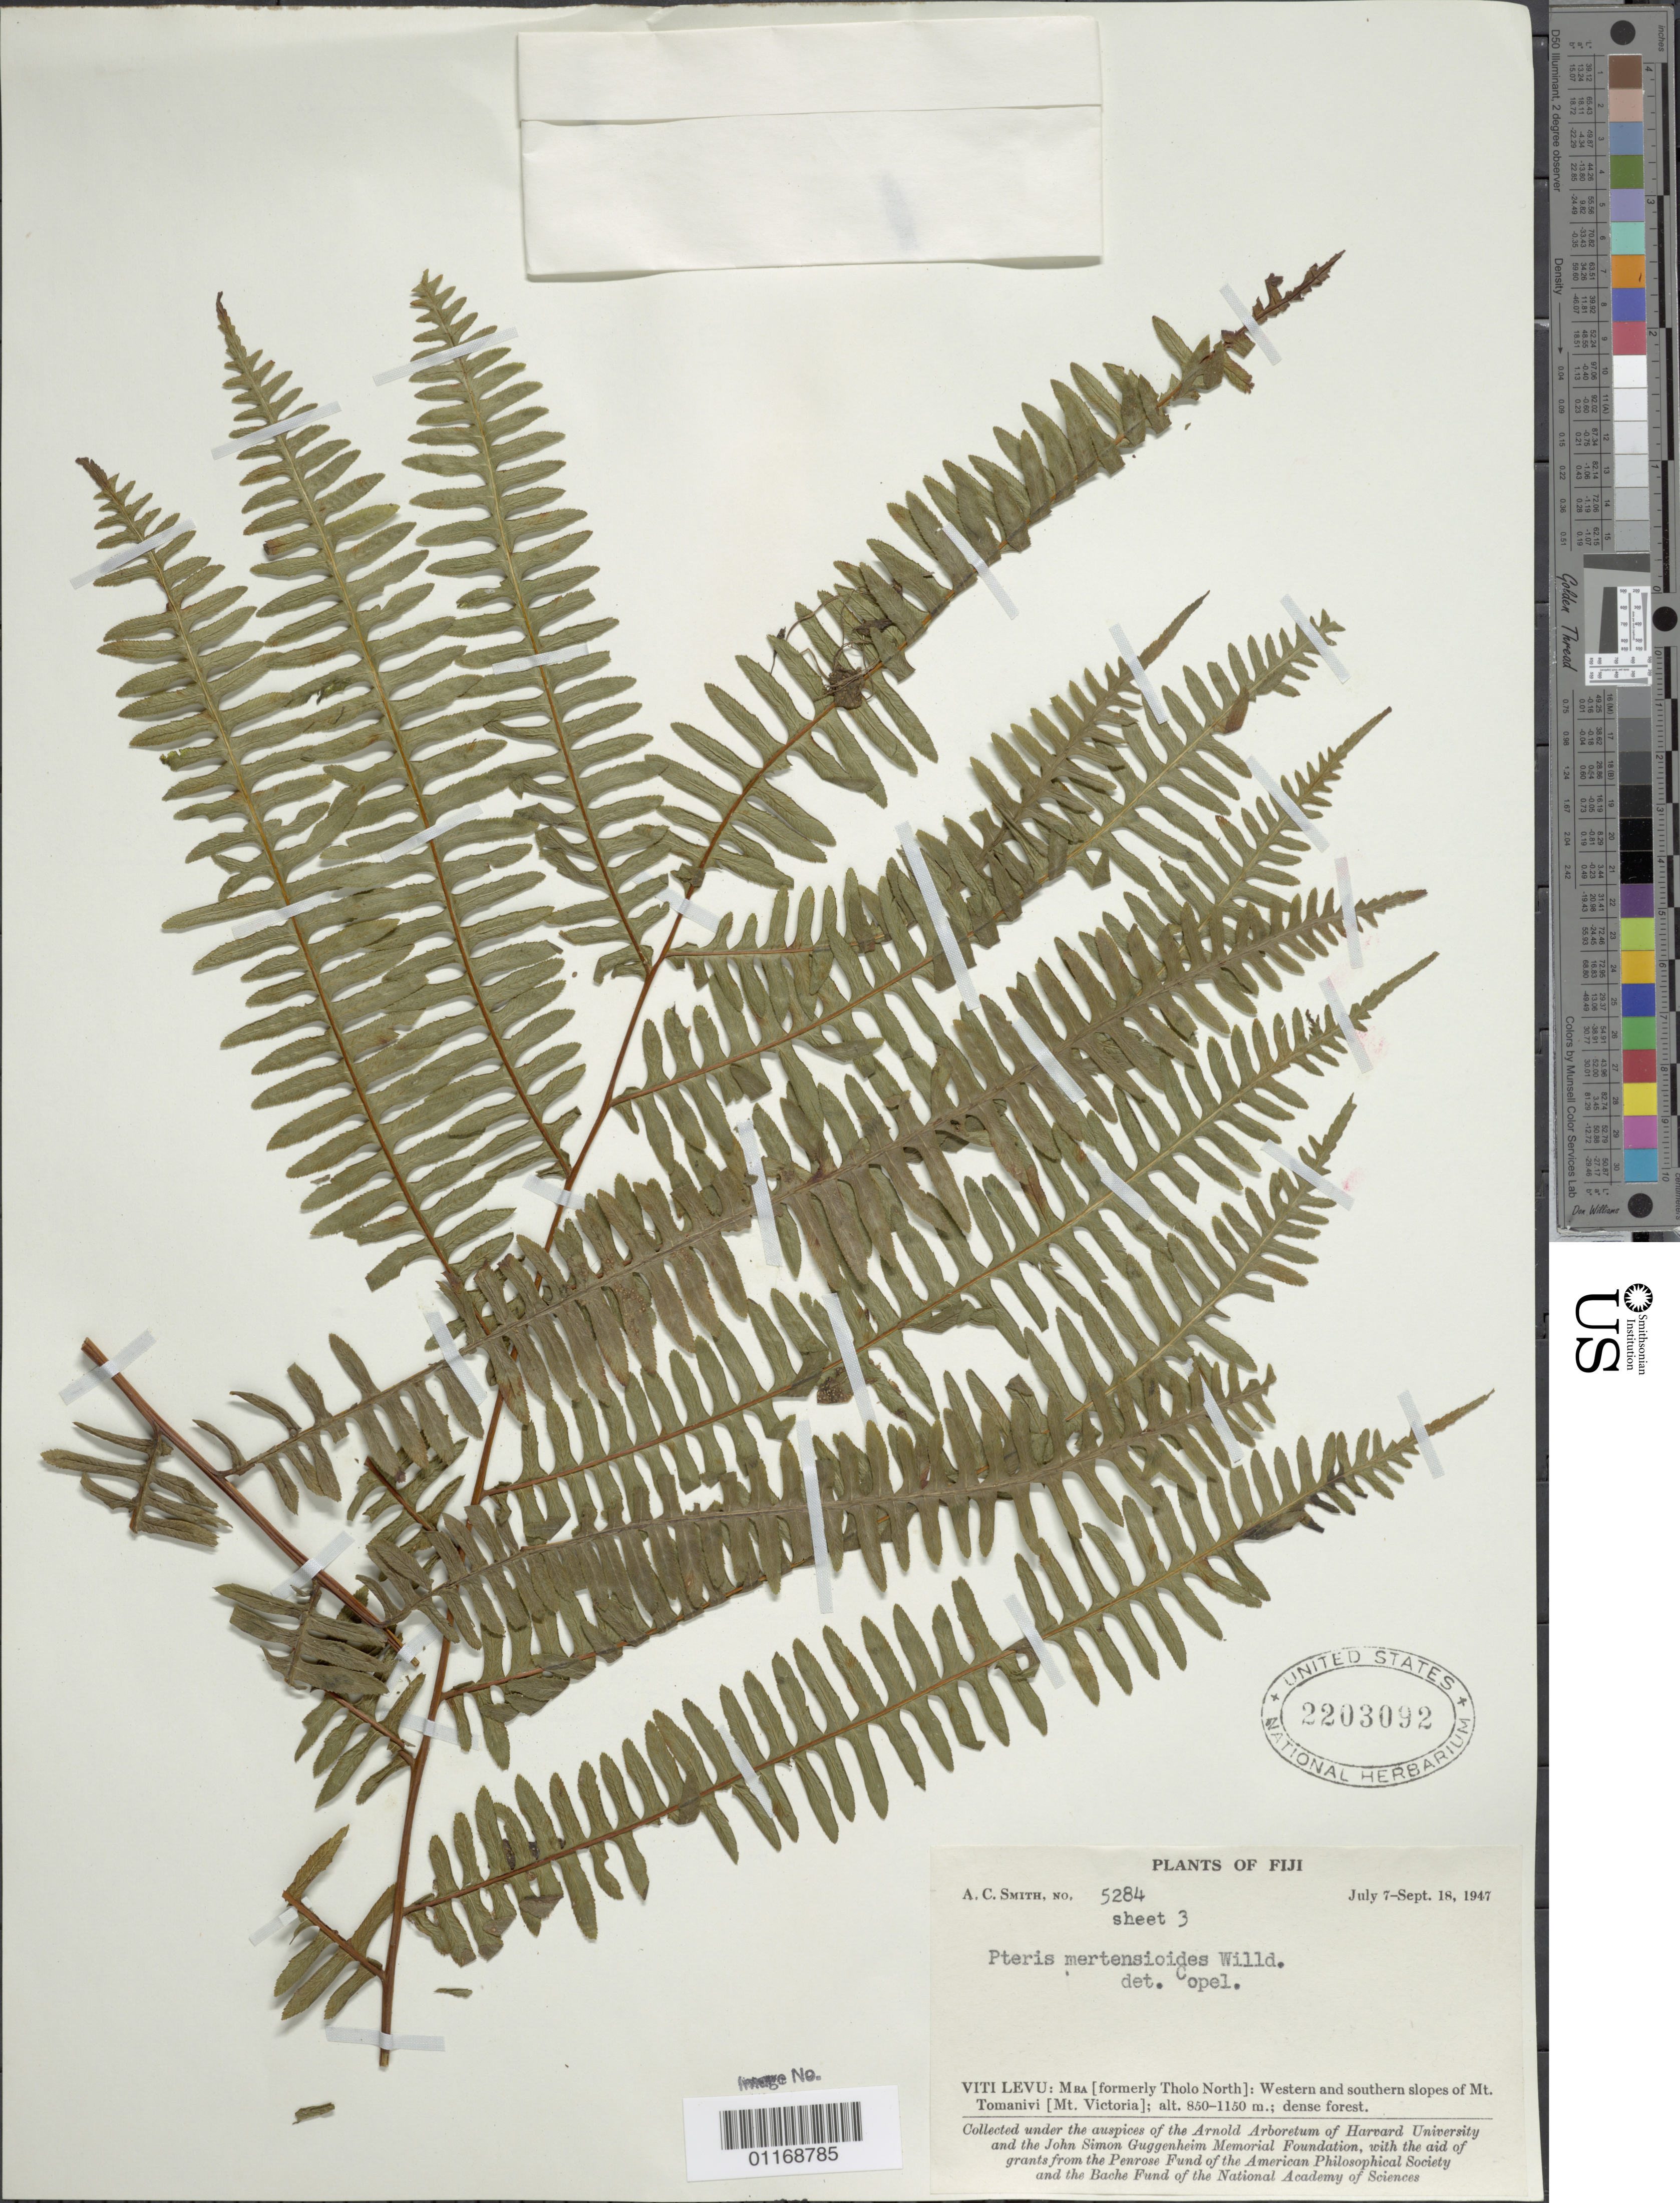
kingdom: Plantae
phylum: Tracheophyta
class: Polypodiopsida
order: Polypodiales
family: Pteridaceae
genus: Pteris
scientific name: Pteris mertensioides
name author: Willd.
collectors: A. C. Smith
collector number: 5284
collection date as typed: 07 Jul 1947 to 18 Sep 1947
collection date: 1947-07-07/1947-09-18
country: Fiji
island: Viti Levu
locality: Viti Levu: Mba (formerly Tholo North): Western and southern slopes of Mt. Tomanivi (Mt. Victoria).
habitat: Dense forest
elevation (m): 850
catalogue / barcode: US 2203092